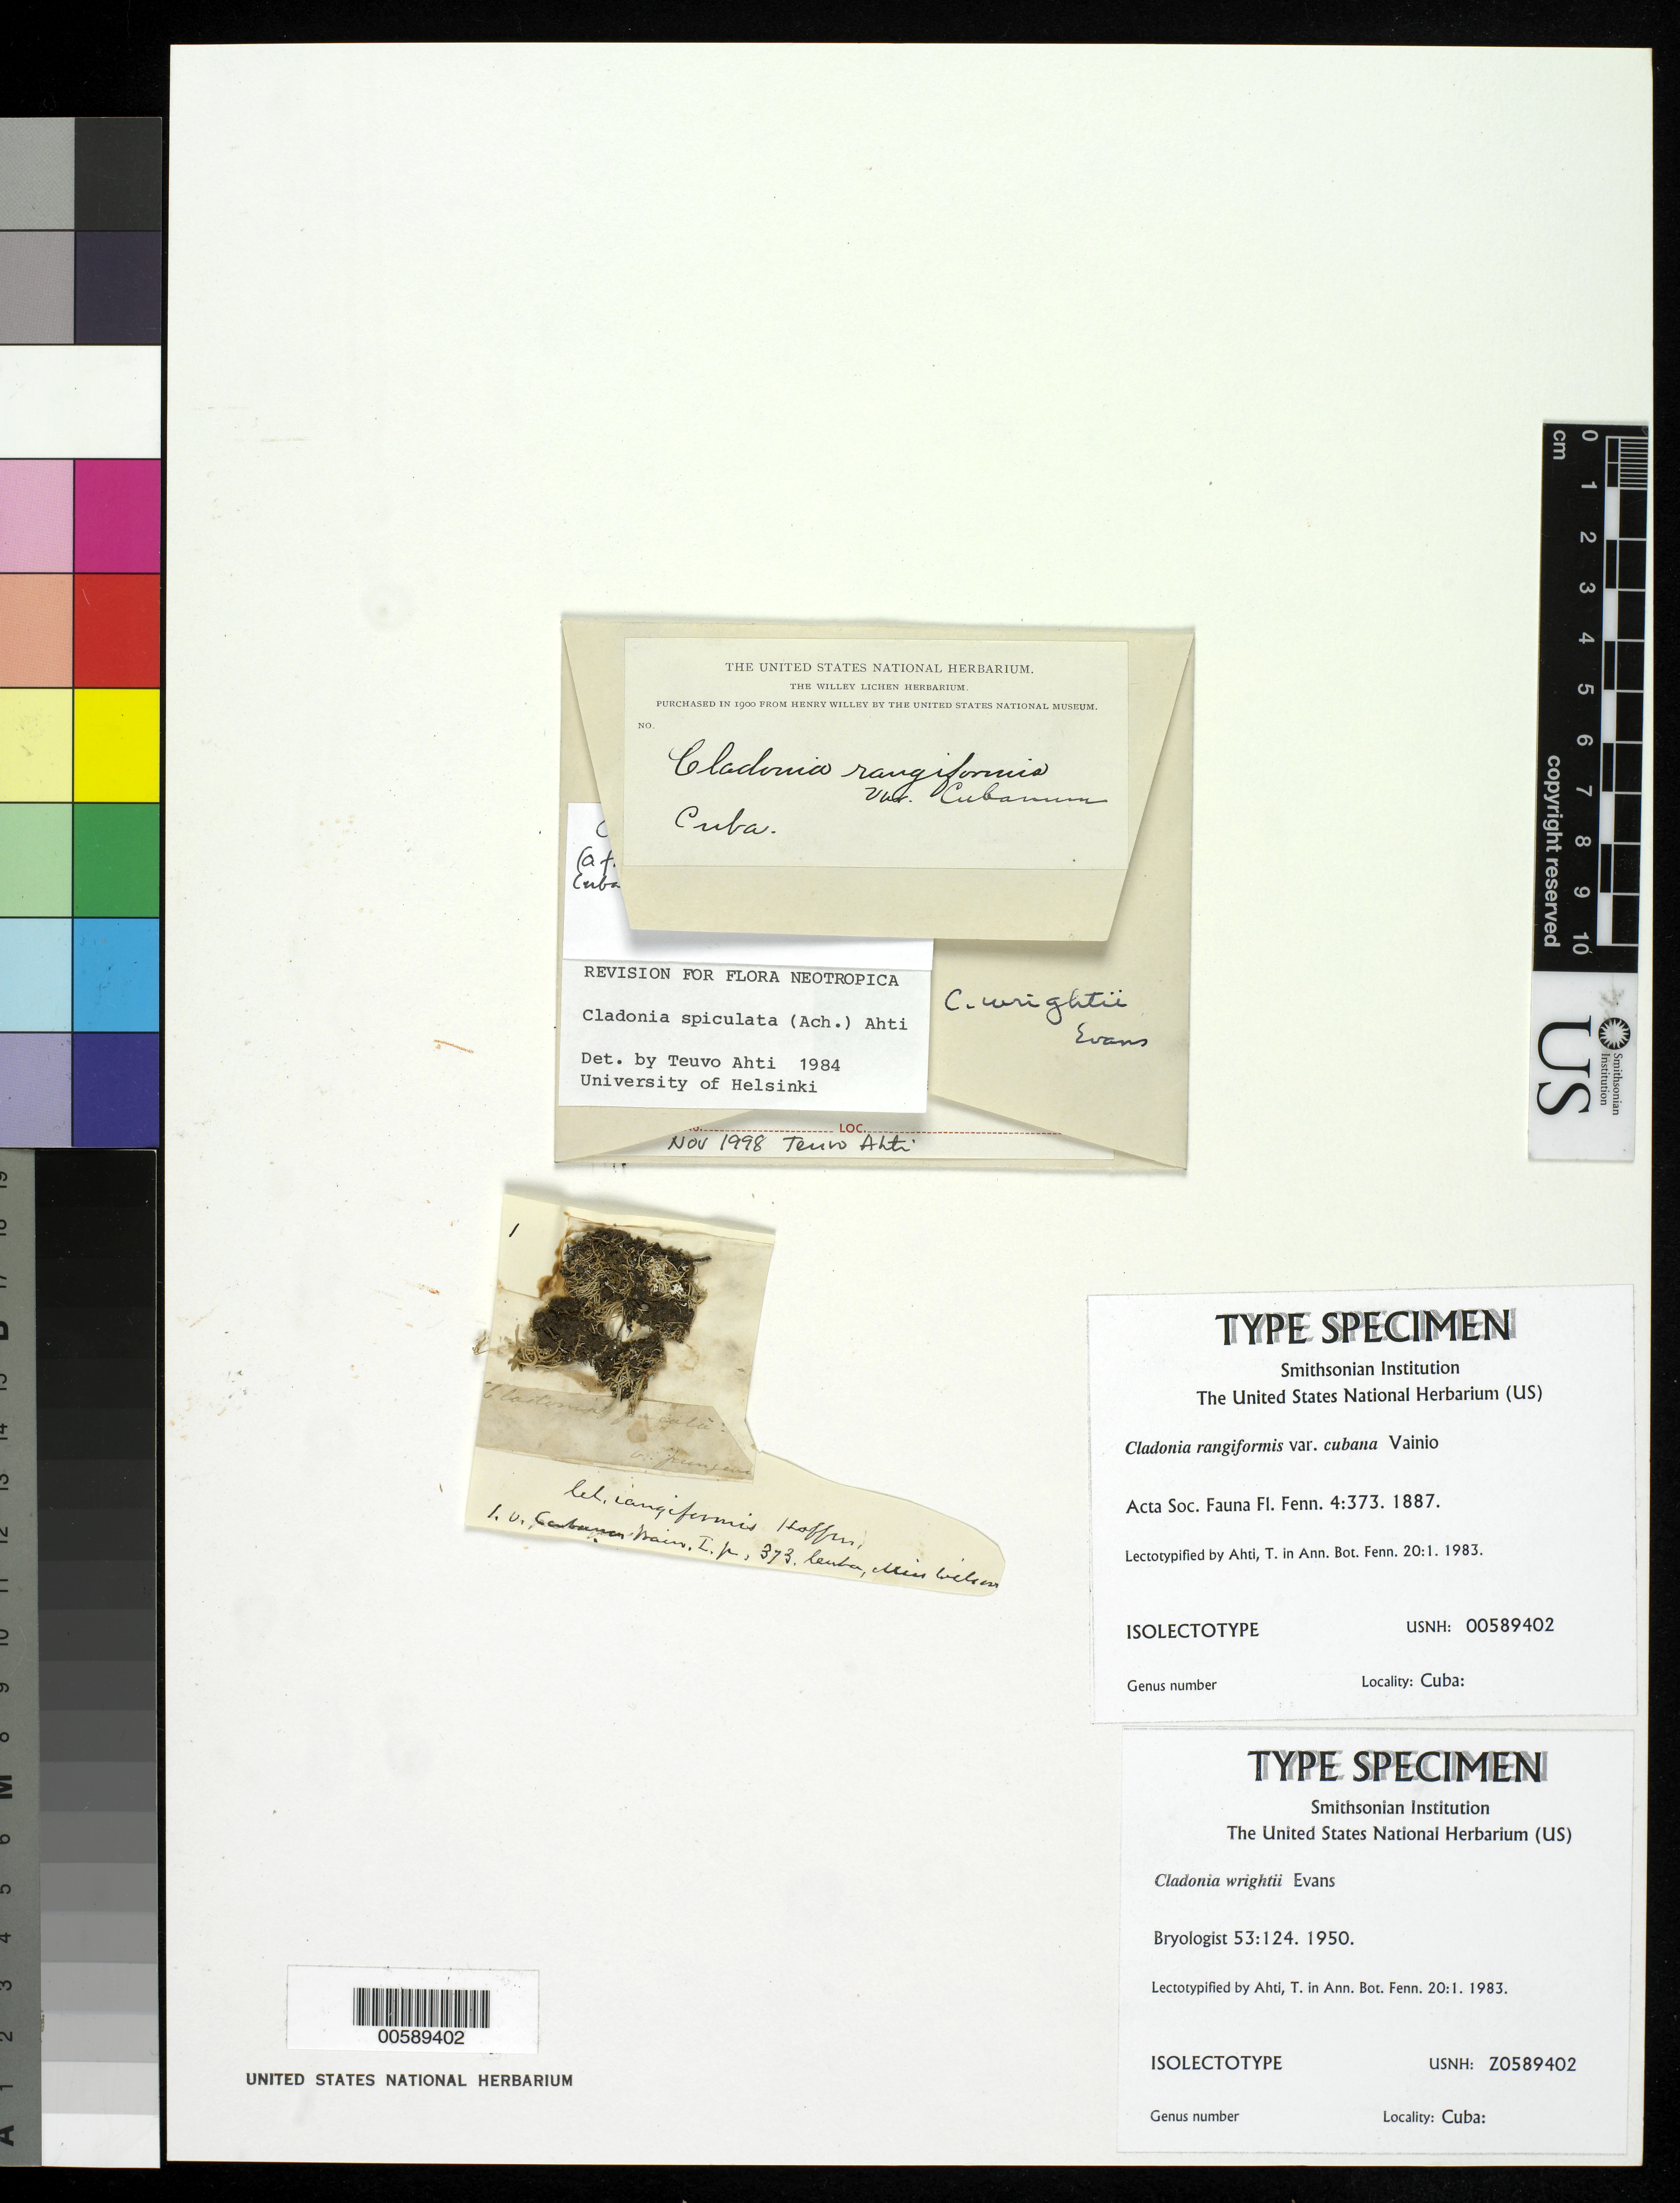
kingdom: Fungi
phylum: Ascomycota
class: Lecanoromycetes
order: Lecanorales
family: Cladoniaceae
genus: Cladonia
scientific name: Cladonia rangiformis var. cubana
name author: Vain.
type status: Isolectotype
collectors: C. Wright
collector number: Lich. Ins. Cubae 33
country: Cuba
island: Greater Antilles